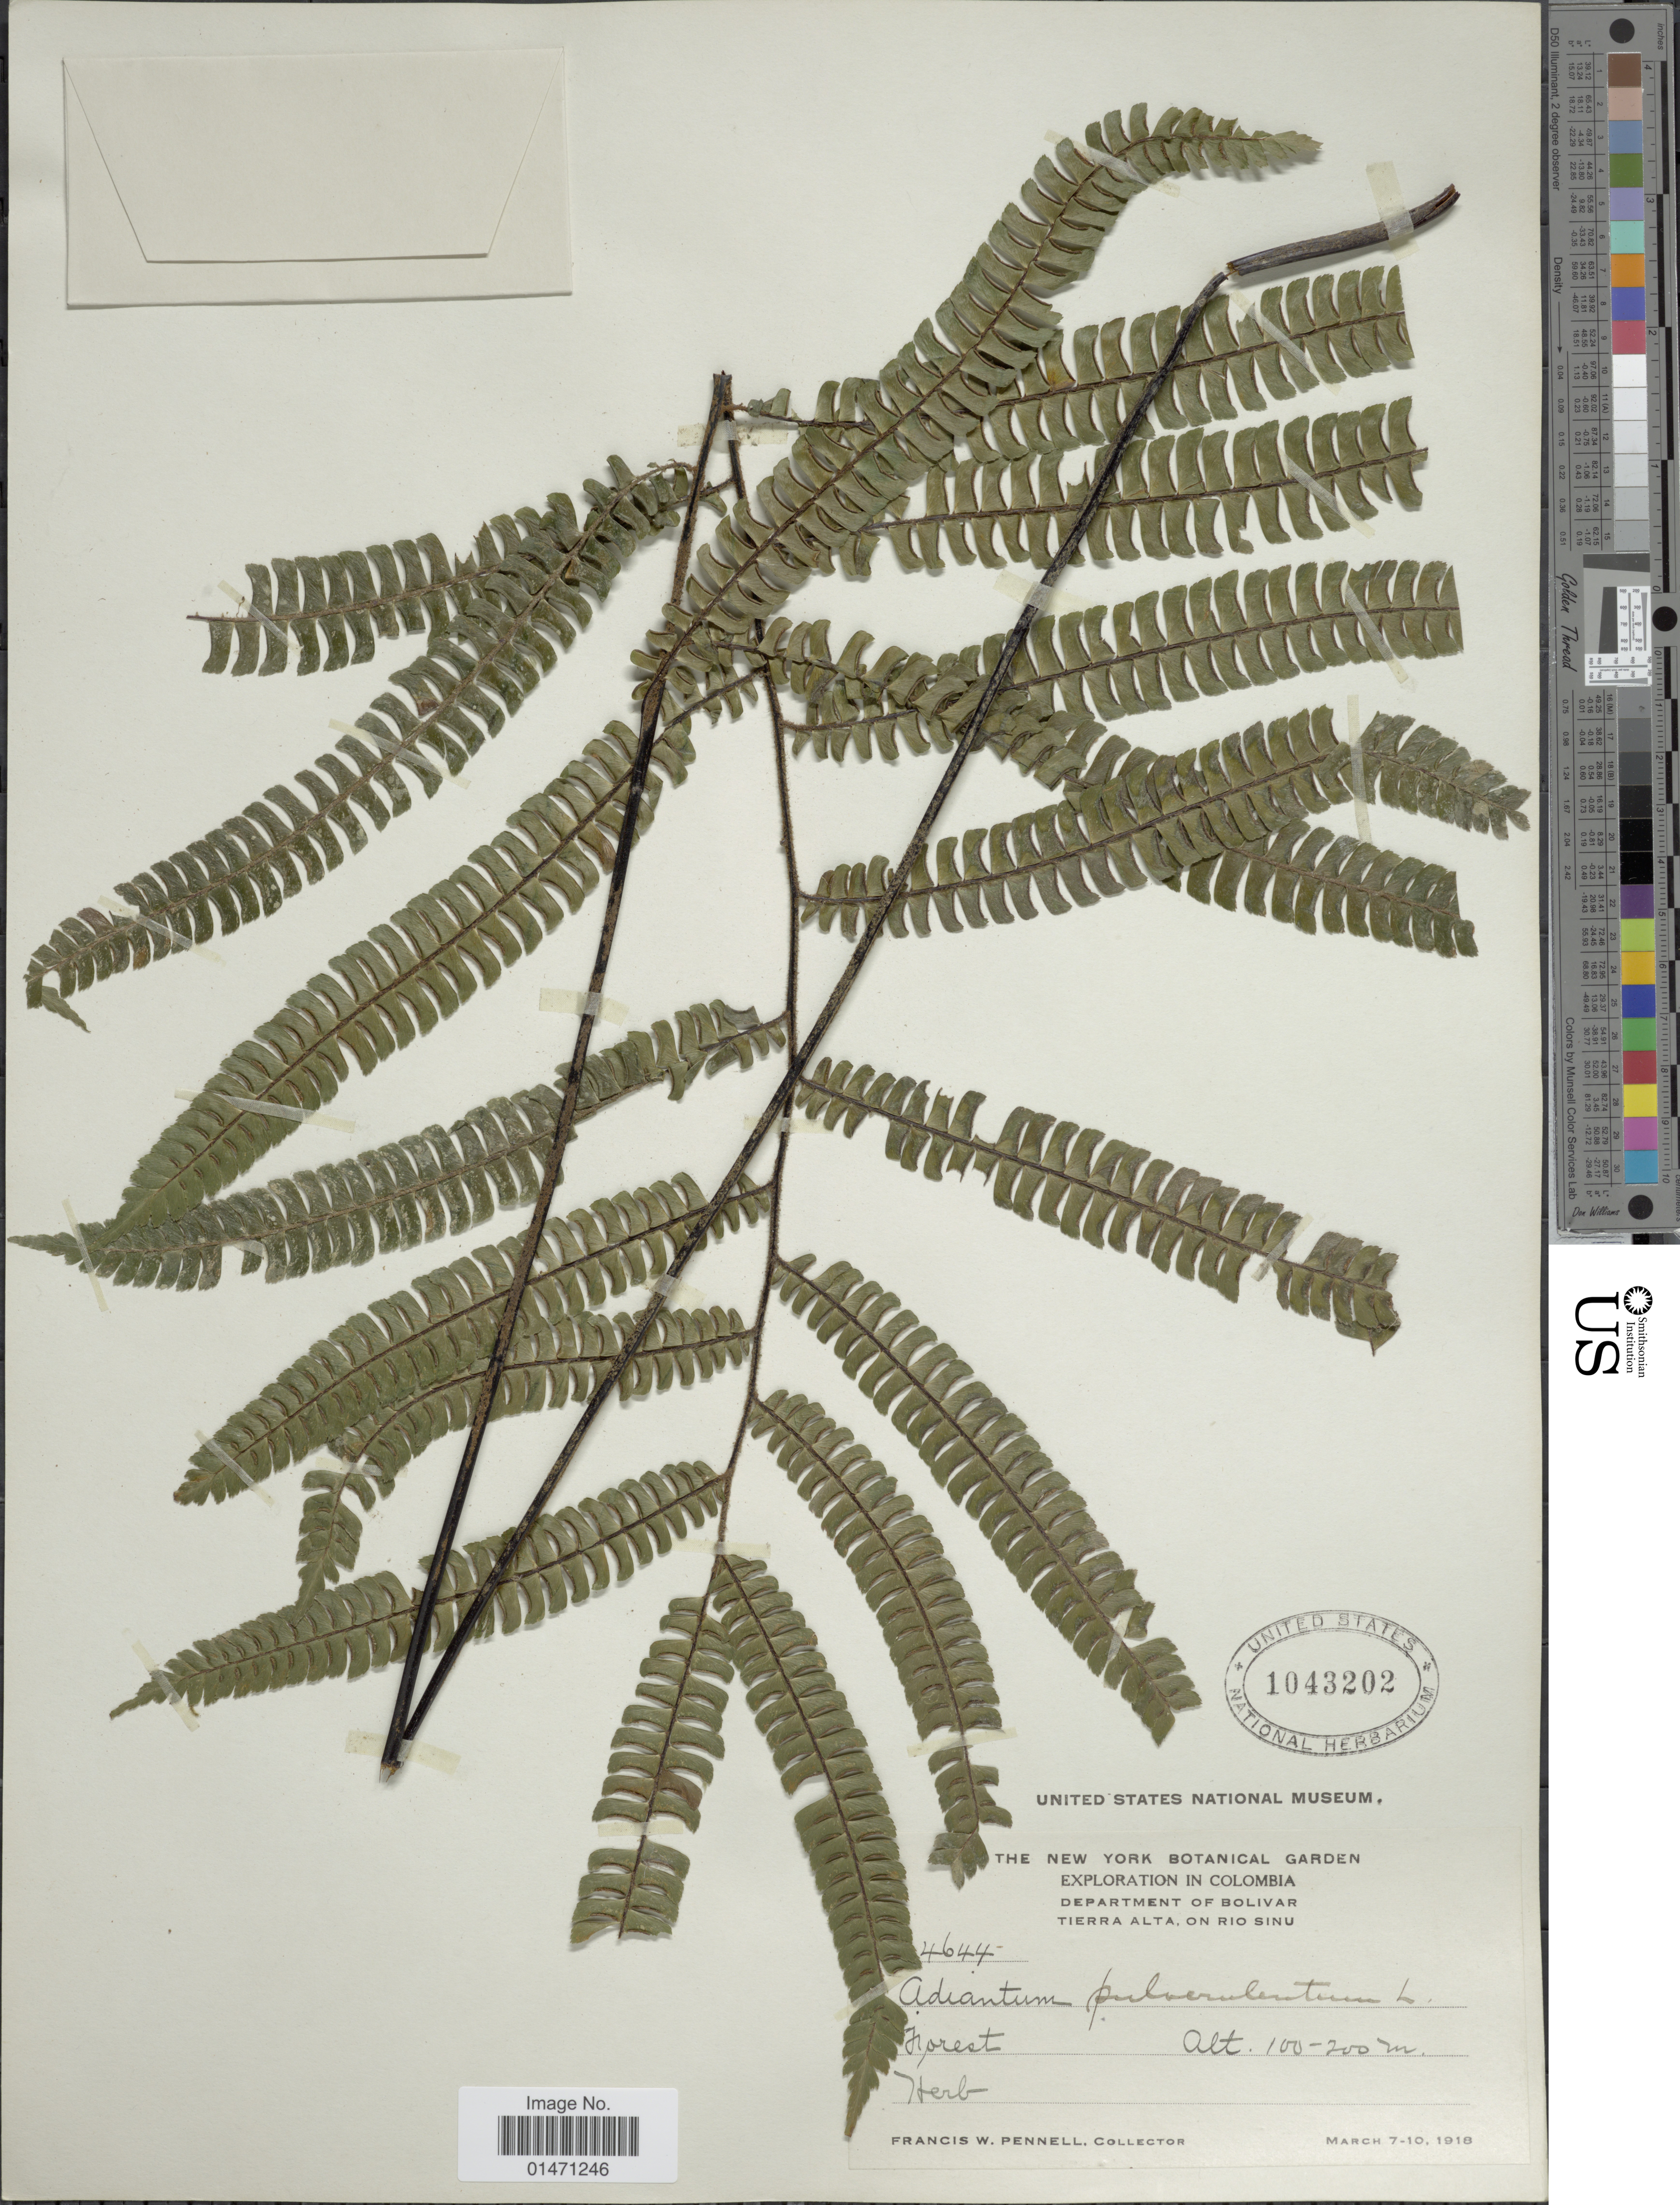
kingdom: Plantae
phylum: Tracheophyta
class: Polypodiopsida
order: Polypodiales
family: Pteridaceae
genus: Adiantum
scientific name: Adiantum pulverulentum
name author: L.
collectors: F. W. Pennell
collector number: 4644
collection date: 1918-03-07/1918-03-10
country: Venezuela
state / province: Bolivar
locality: Departmant of Bolivar Tierra alta, on Rio Sinu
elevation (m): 100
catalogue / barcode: US 1043202